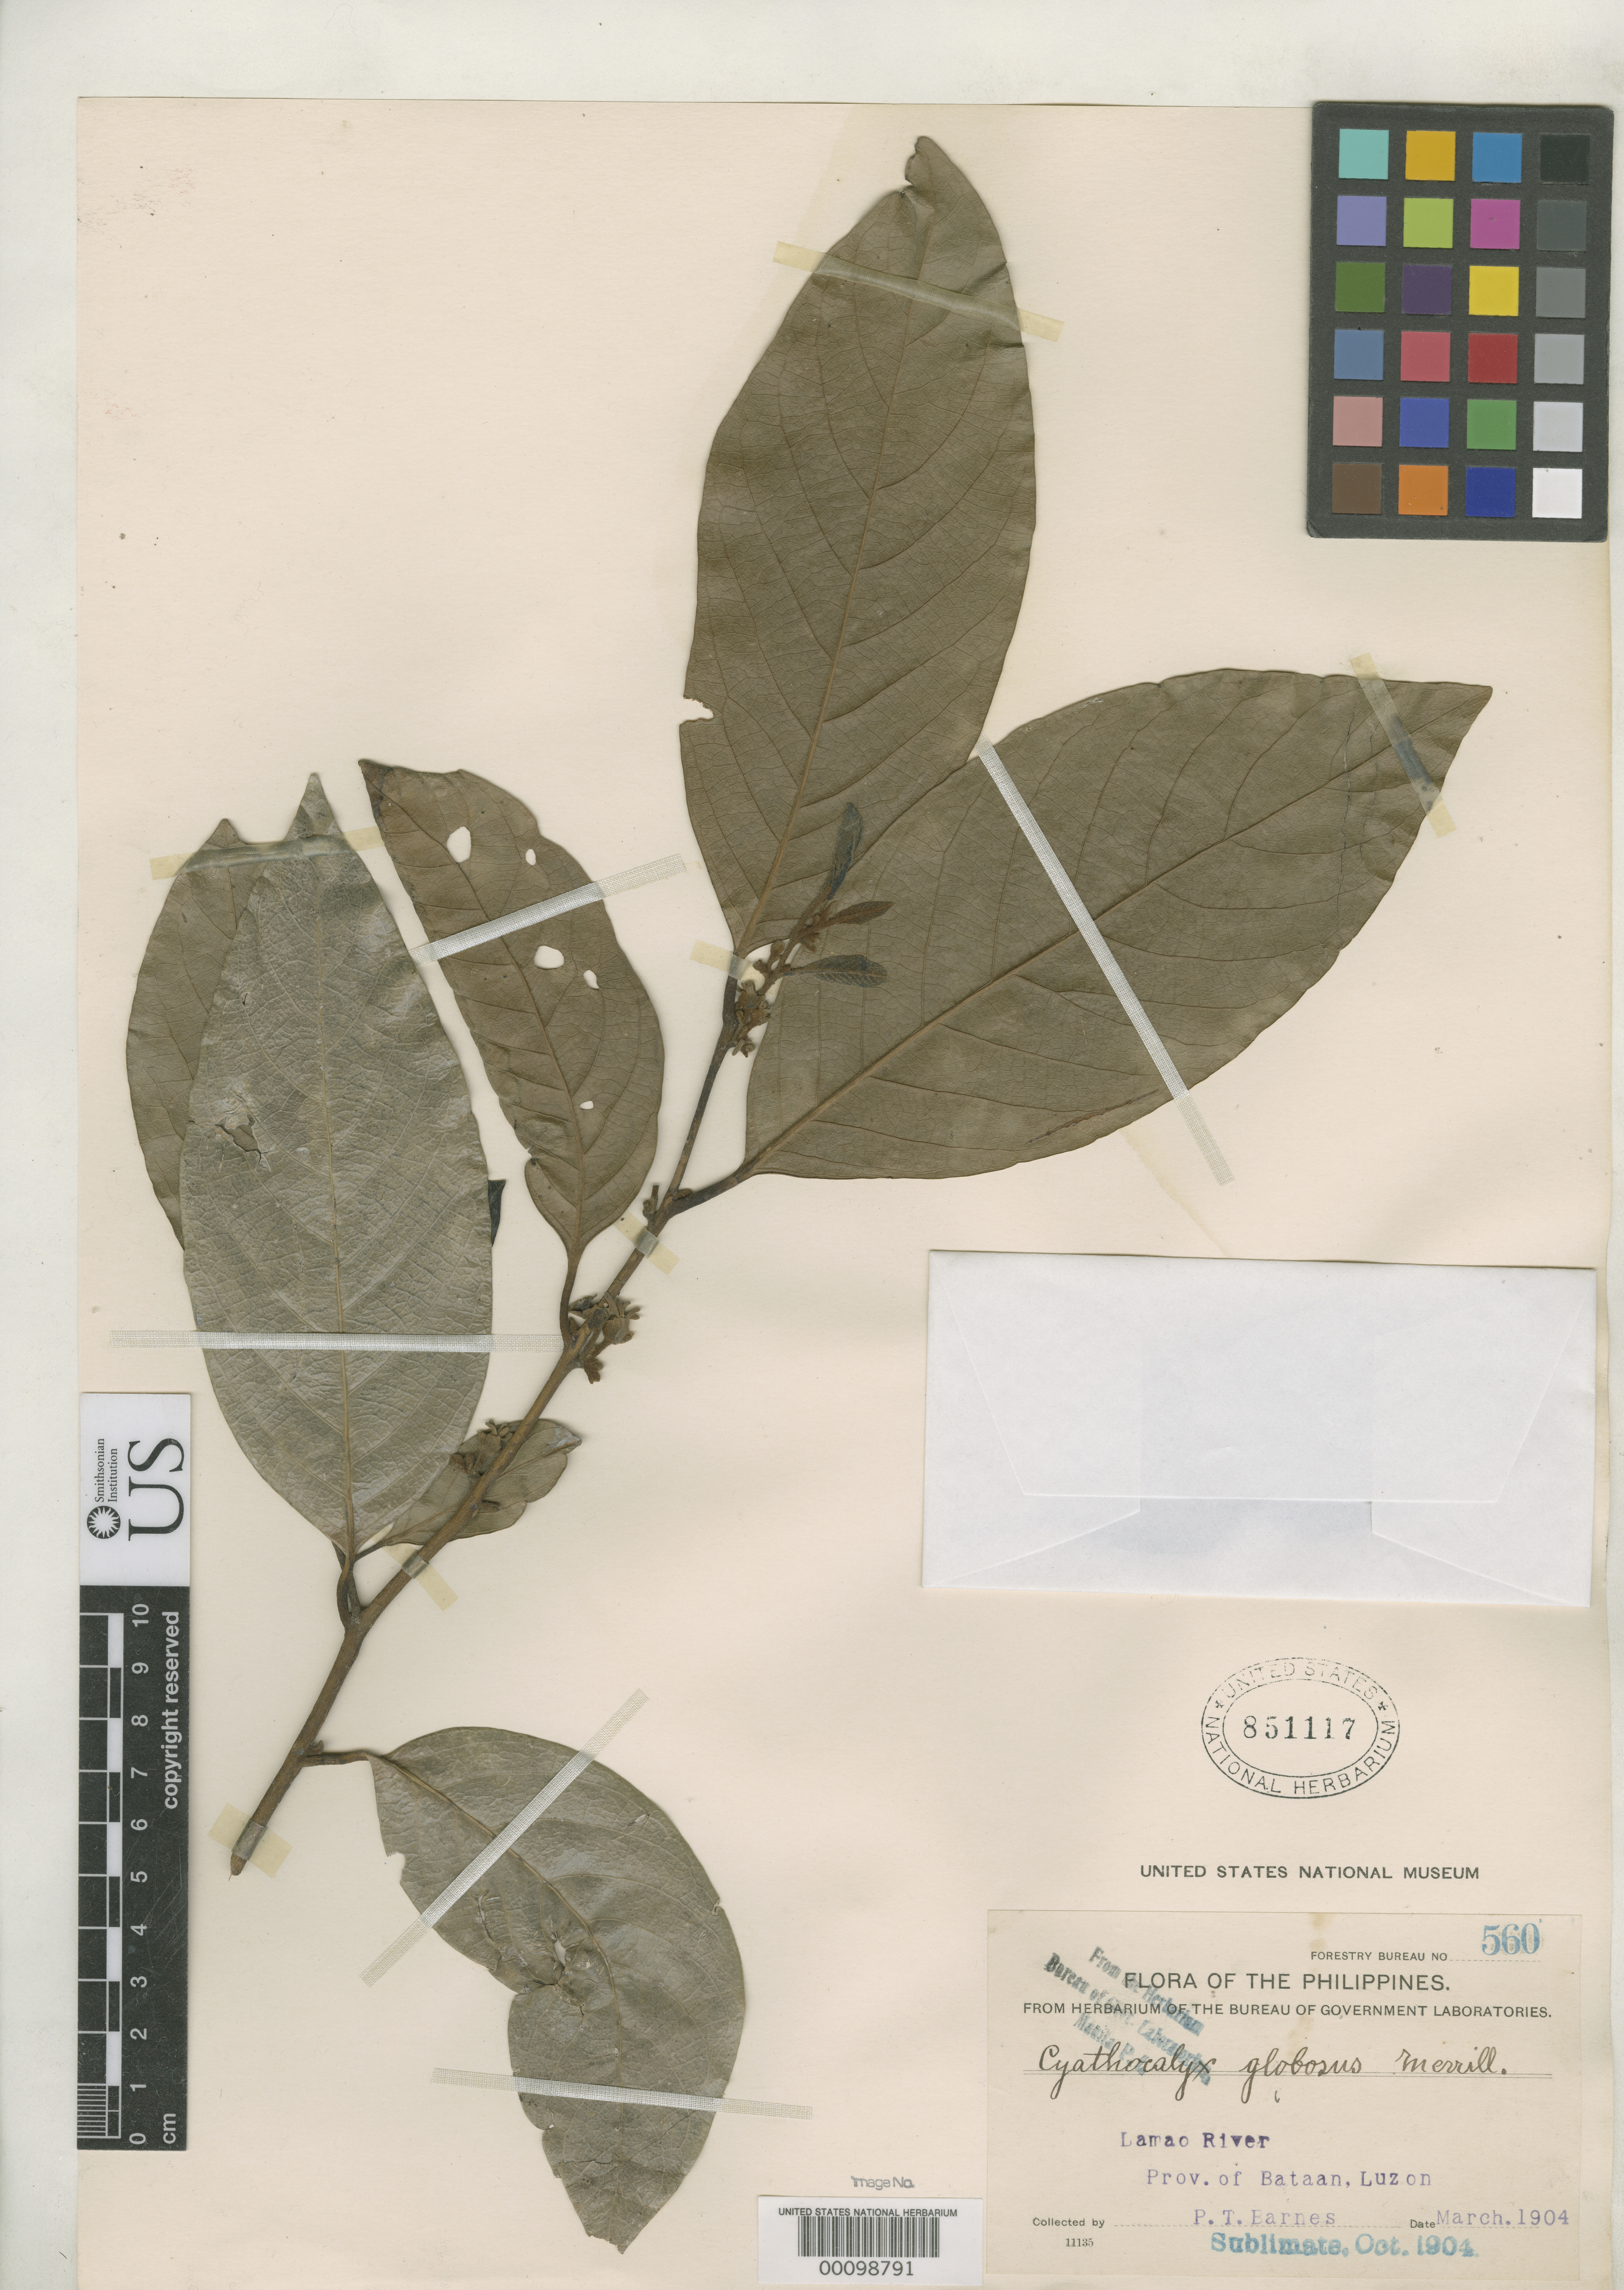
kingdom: Plantae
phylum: Tracheophyta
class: Magnoliopsida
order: Magnoliales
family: Annonaceae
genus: Cyathocalyx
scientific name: Cyathocalyx globosus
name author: Merr.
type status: Isosyntype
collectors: P. Barnes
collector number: Bur. Sci. 560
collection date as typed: Mar 1904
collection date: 1904-03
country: Philippines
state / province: Central Luzon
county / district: Bataan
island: Luzon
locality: Lamao.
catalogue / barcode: US 851117